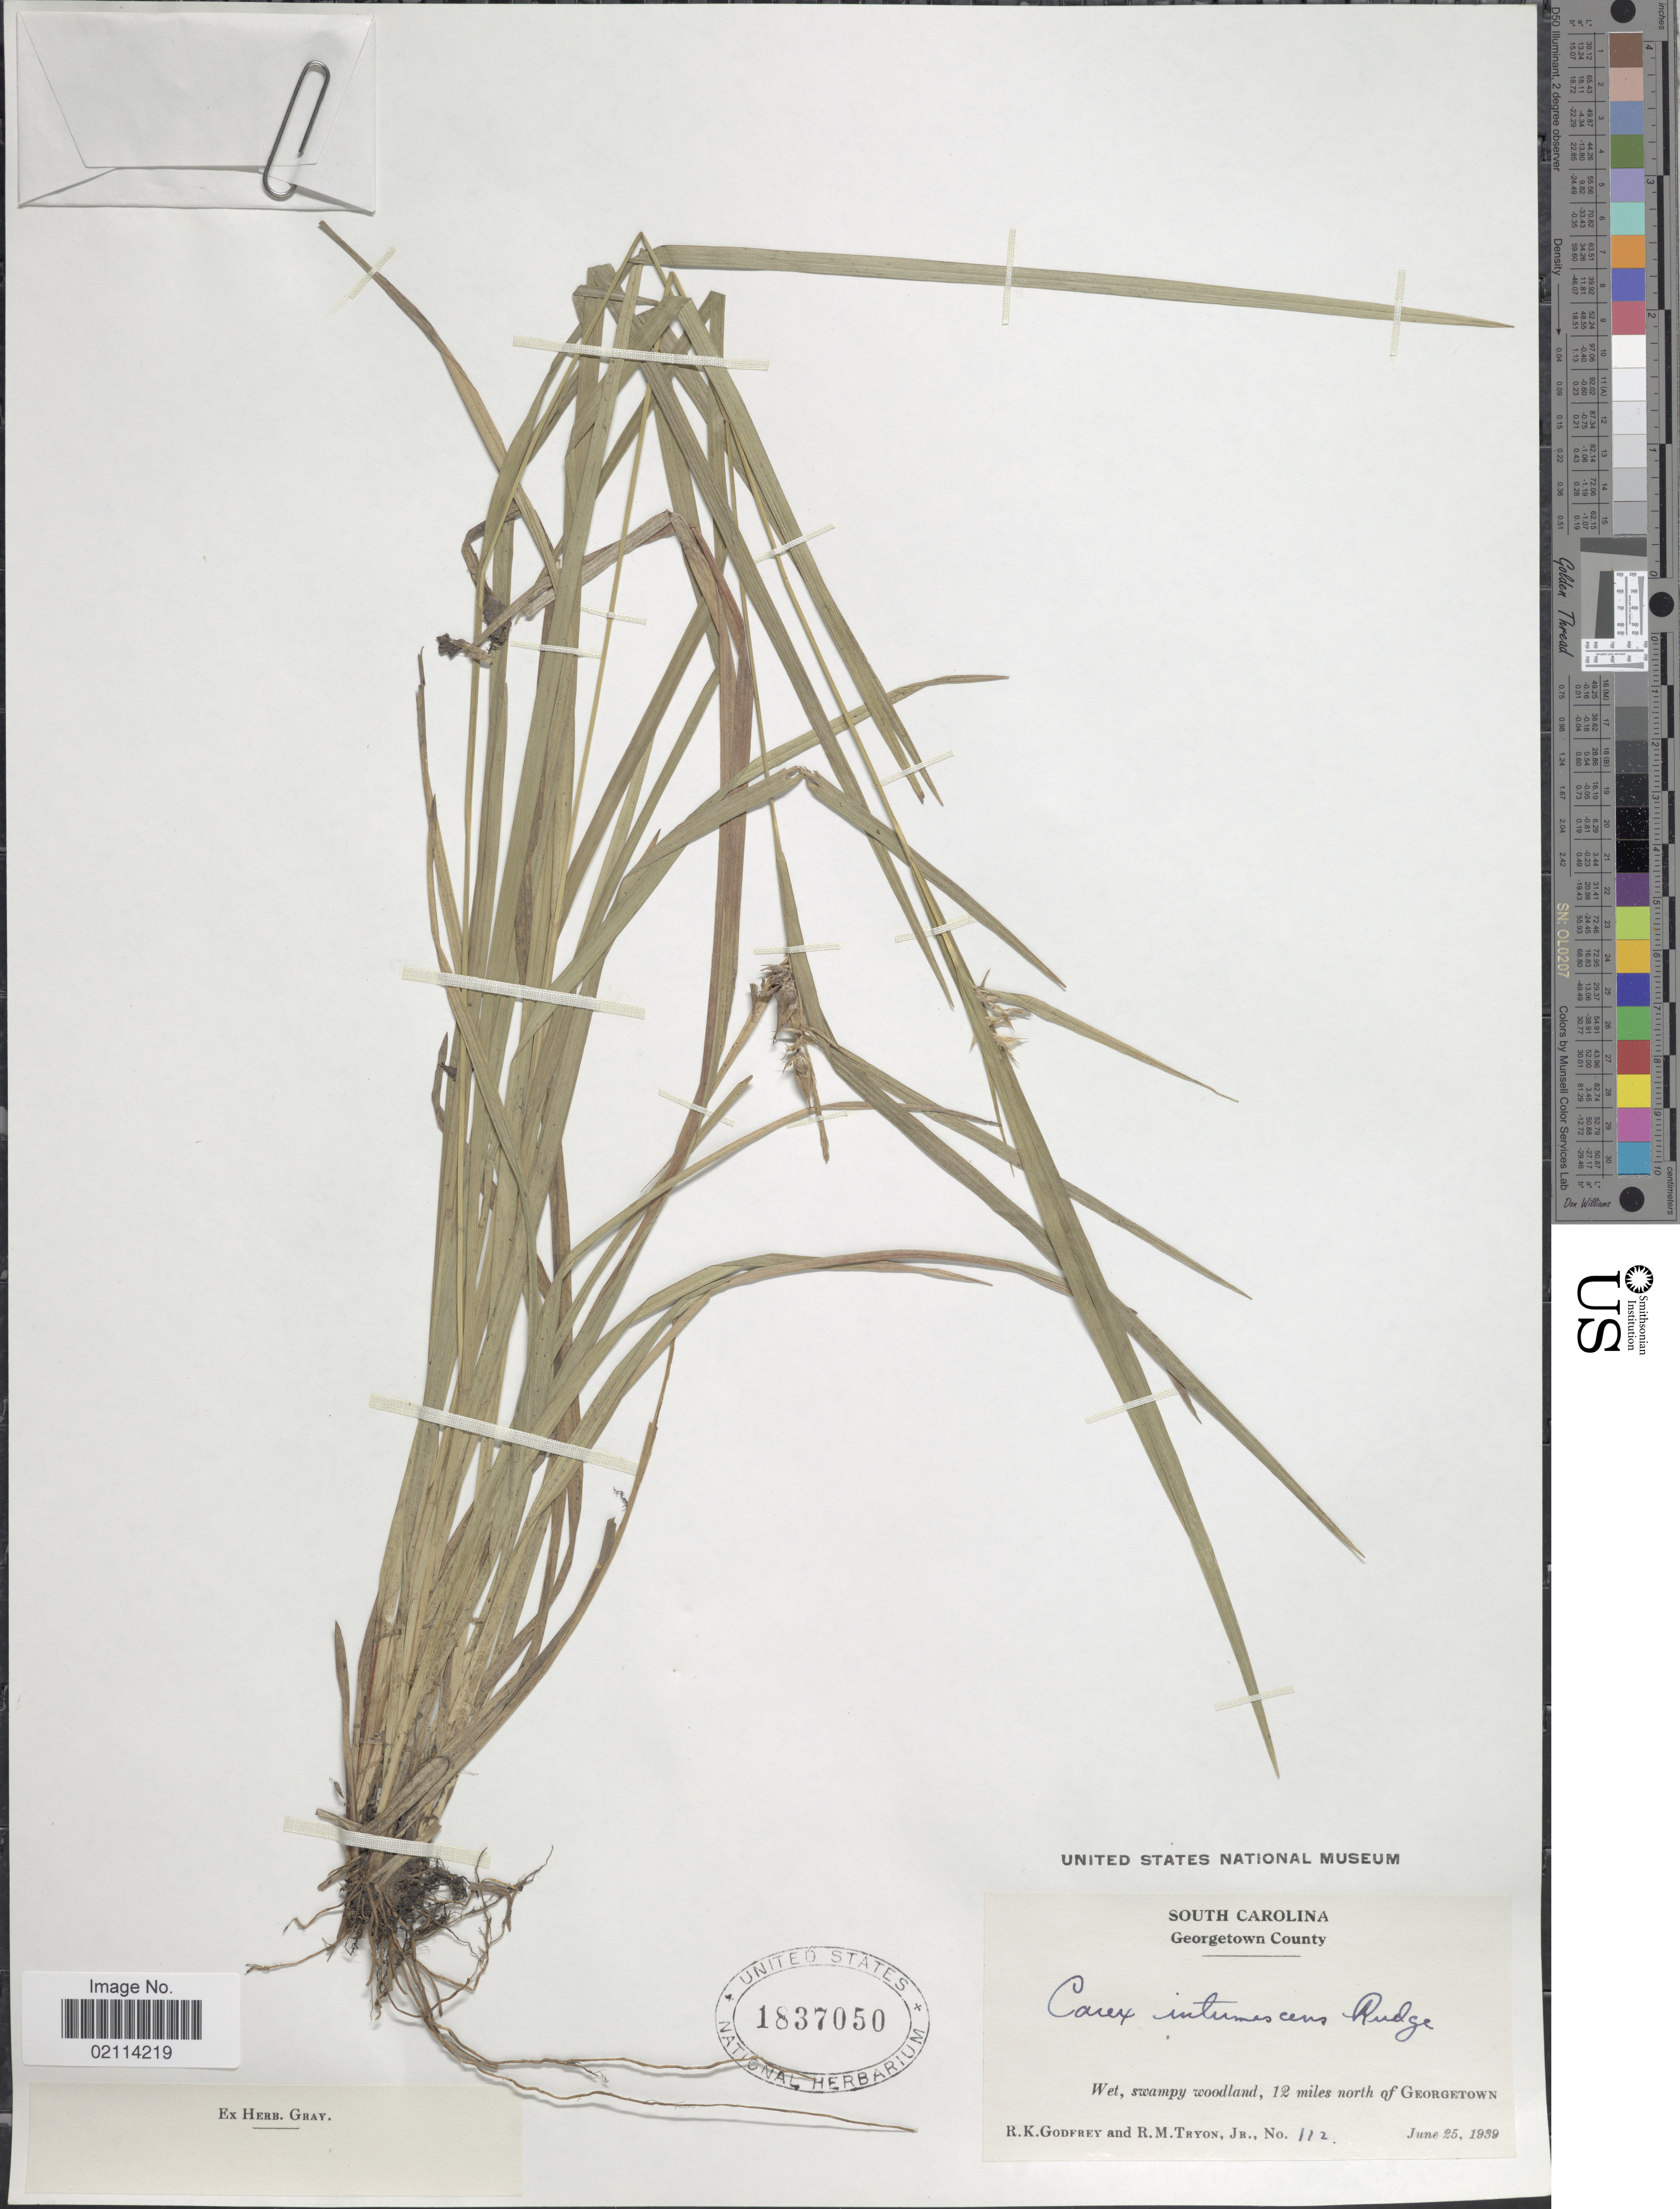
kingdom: Plantae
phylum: Tracheophyta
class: Liliopsida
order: Poales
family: Cyperaceae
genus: Carex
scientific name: Carex intumescens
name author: Rudge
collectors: R. K. Godfrey & R. M. Tryon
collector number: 112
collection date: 1939-06-25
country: United States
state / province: South Carolina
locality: Georgetown County, wet, swampy woodland, 12 miles north of Georgetown.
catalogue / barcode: US 1837050